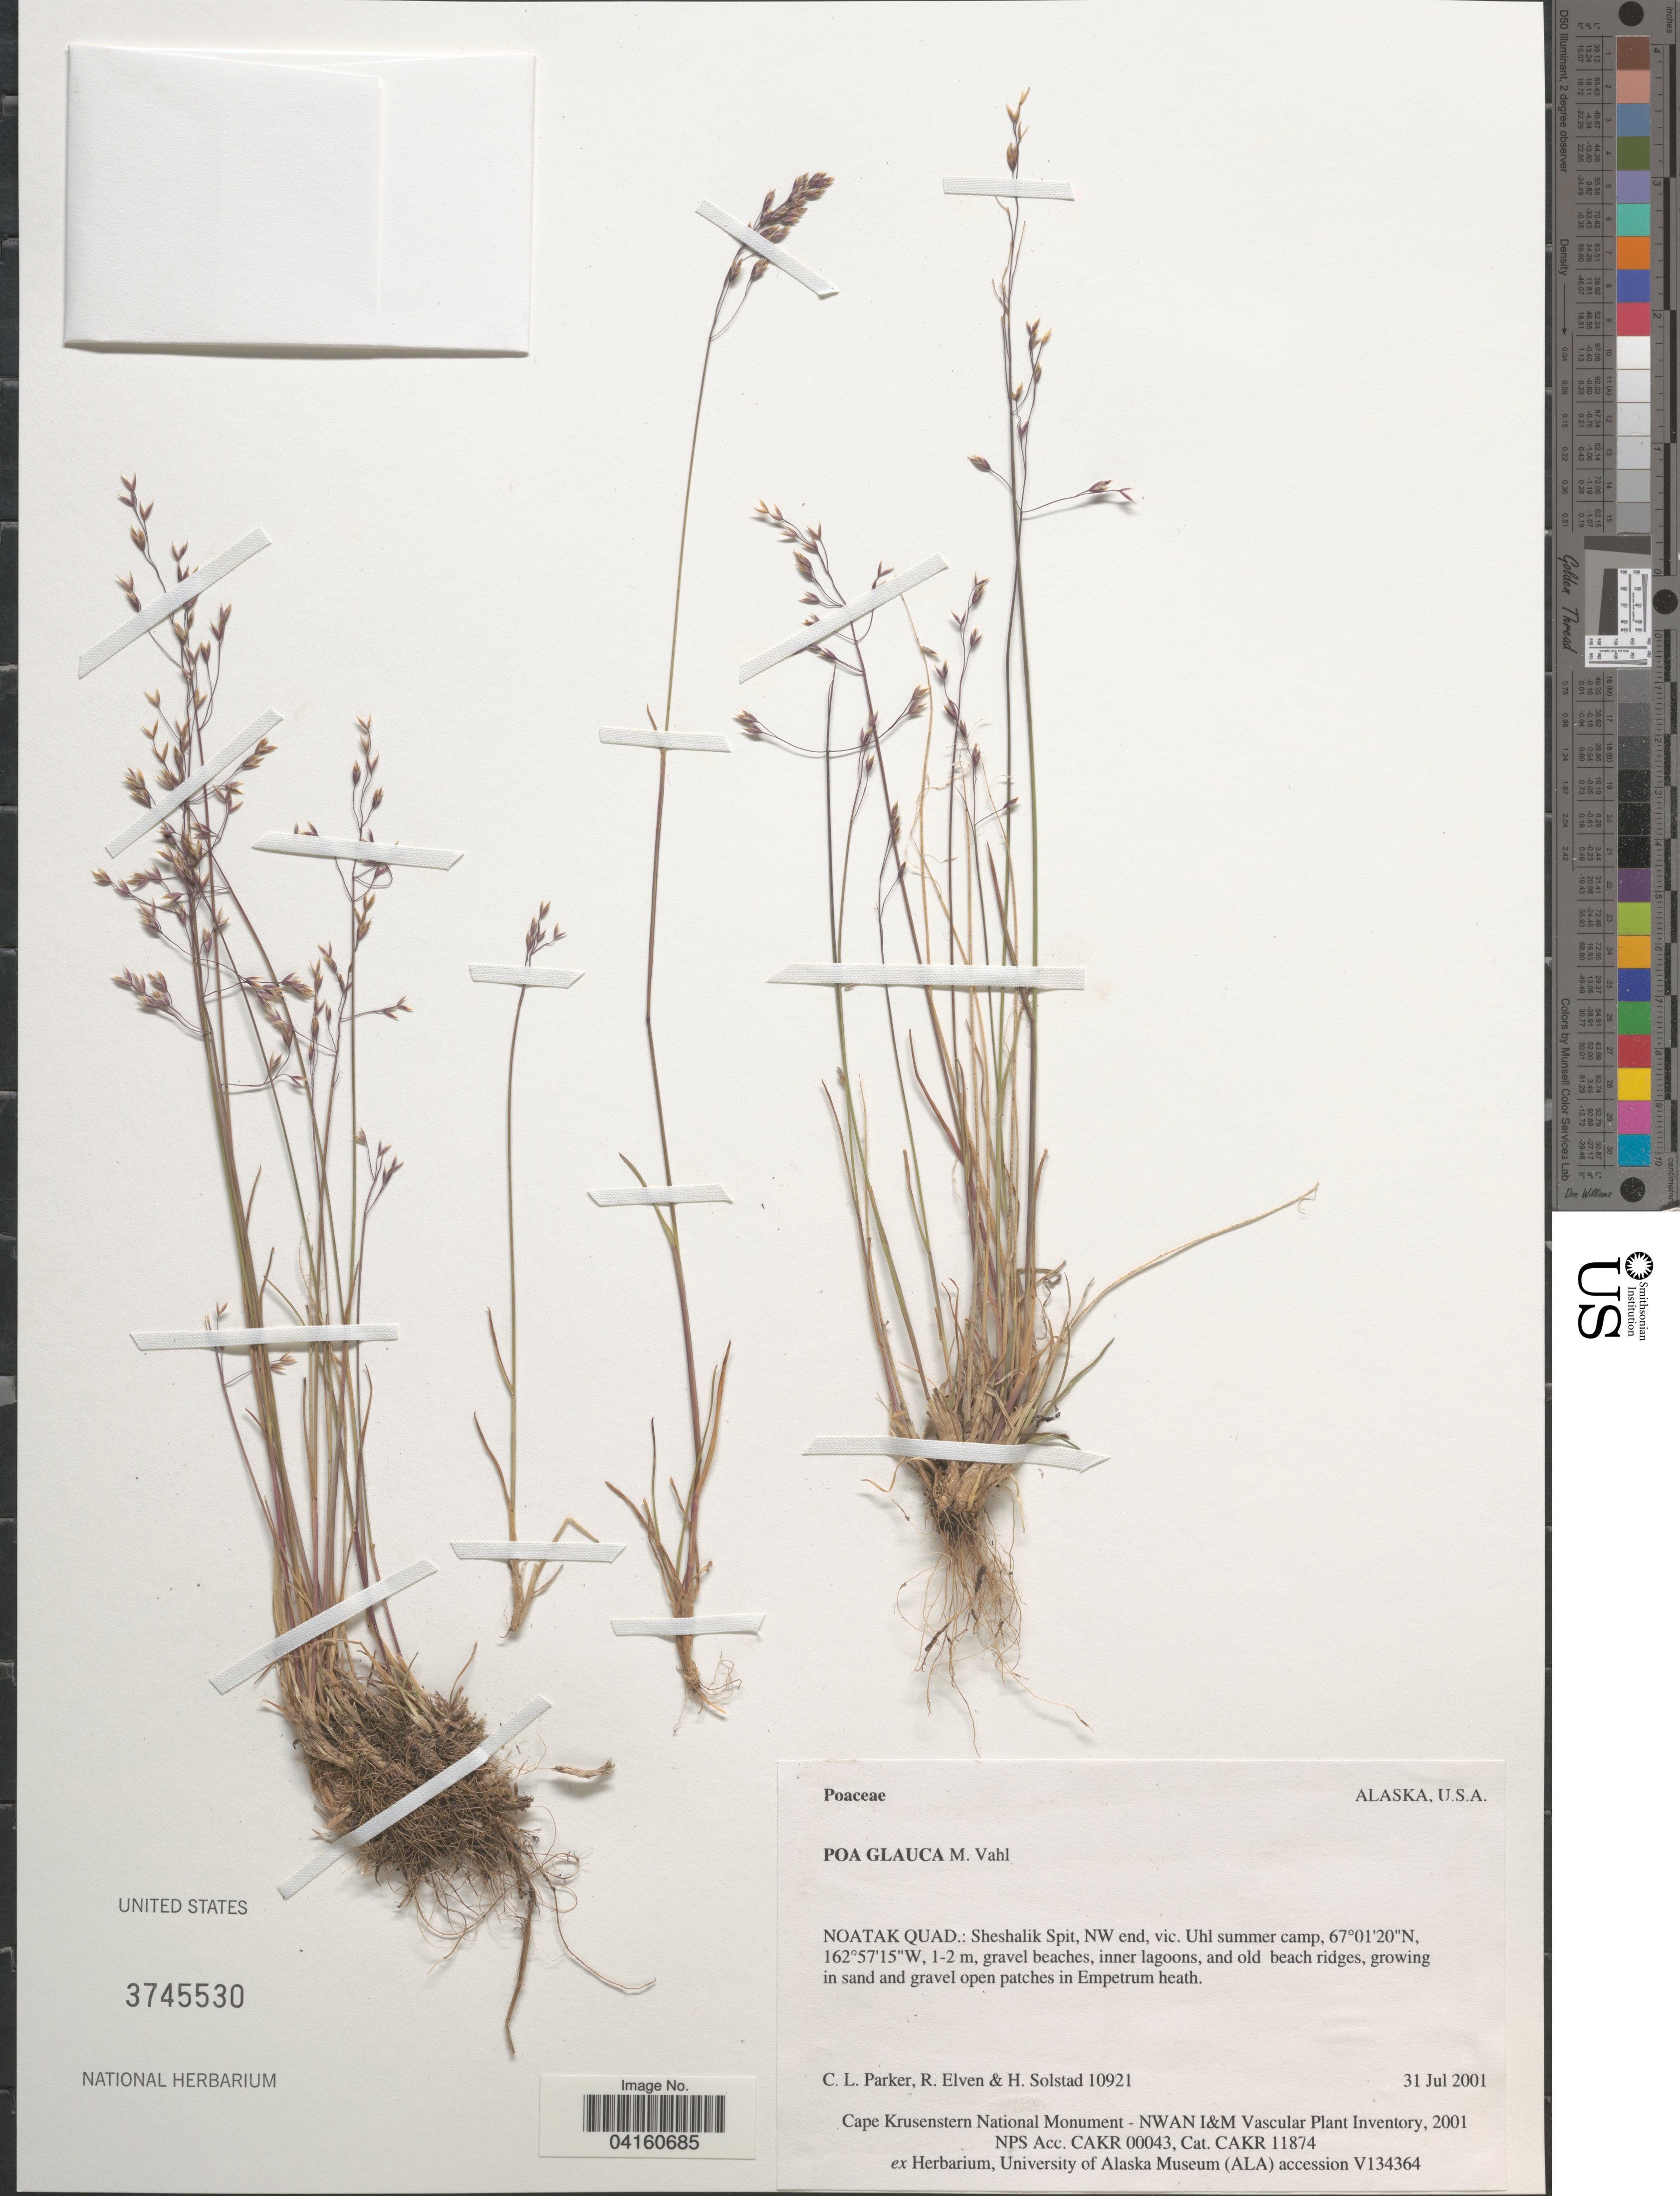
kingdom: Plantae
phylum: Tracheophyta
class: Liliopsida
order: Poales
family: Poaceae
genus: Poa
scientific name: Poa glauca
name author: Vahl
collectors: C. L. Parker, R. Elven & H. Solstad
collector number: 10921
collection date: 2001-07-31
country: United States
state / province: Alaska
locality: Noatak Quad.: Sheshalik Spit, NW end, vic. Uhl summer camp, gravel beaches, inner lagoons, and old beach ridges.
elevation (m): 1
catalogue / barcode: US 3745530